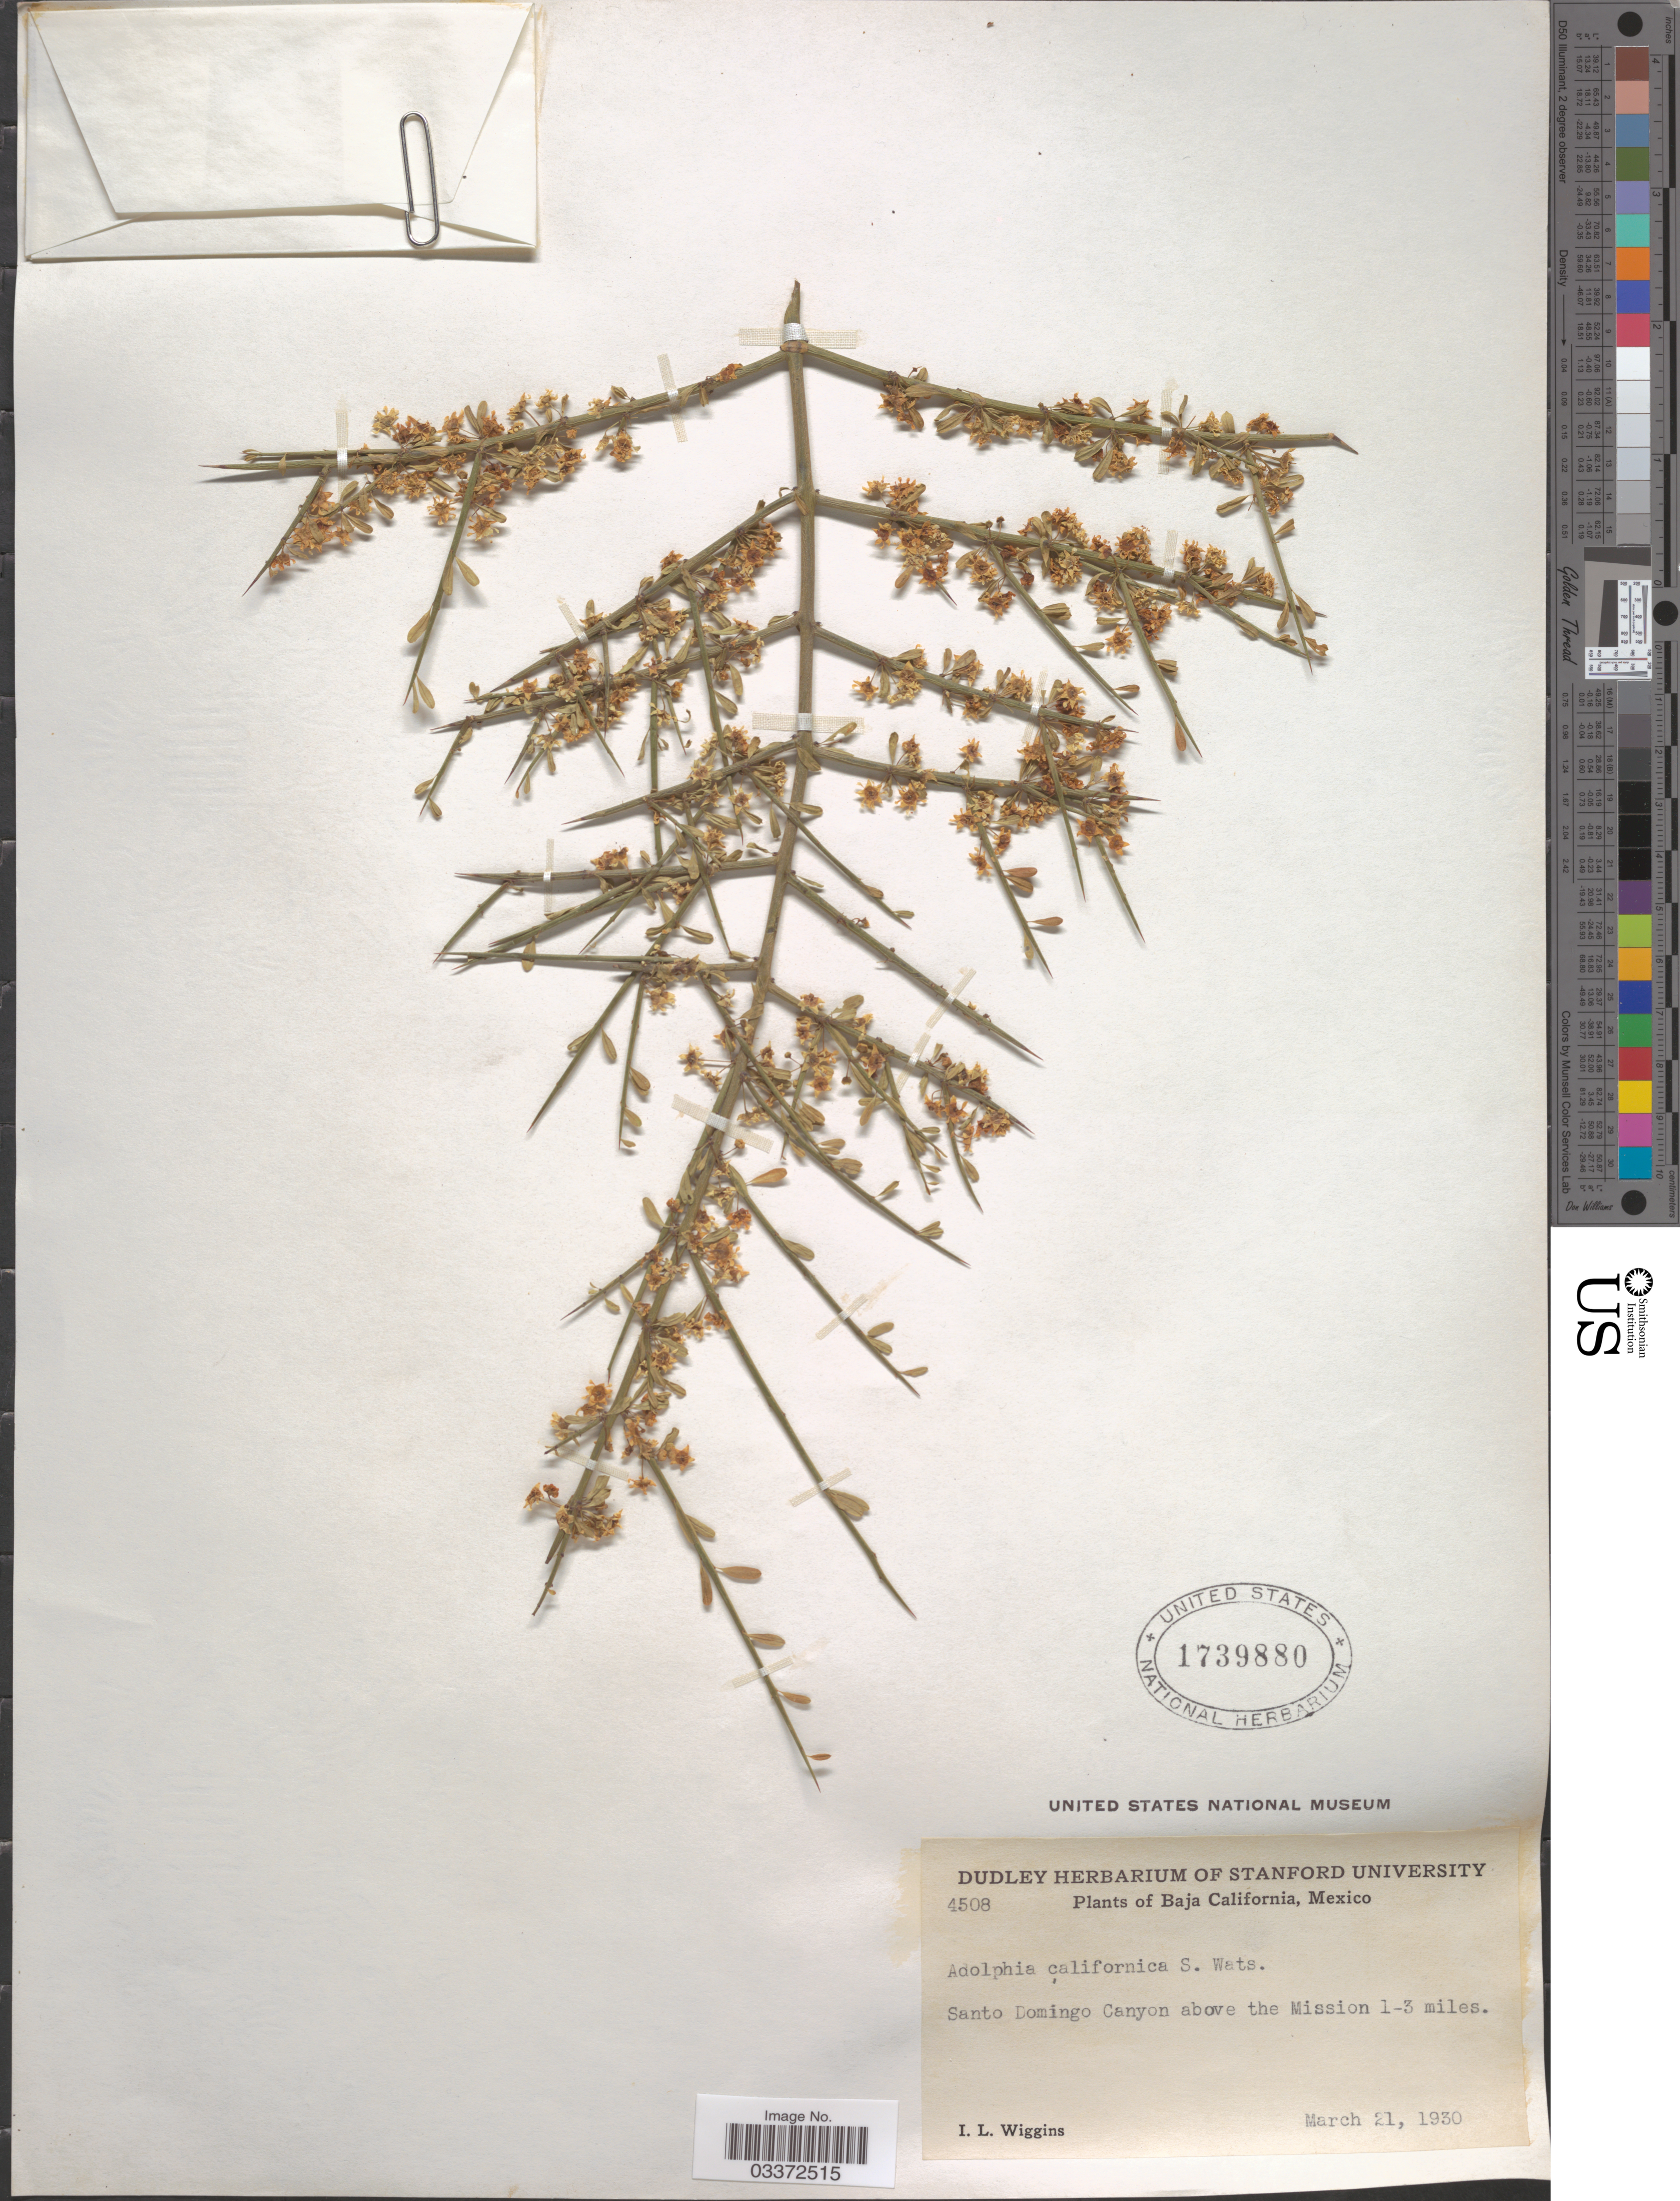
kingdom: Plantae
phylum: Tracheophyta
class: Magnoliopsida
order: Rosales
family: Rhamnaceae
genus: Adolphia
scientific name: Adolphia californica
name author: S. Watson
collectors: I. L. Wiggins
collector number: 4508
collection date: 1930-03-21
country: Mexico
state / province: Baja California Sur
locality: Santo Domingo Canyon above the Mission 1-3 miles.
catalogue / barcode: US 1739880